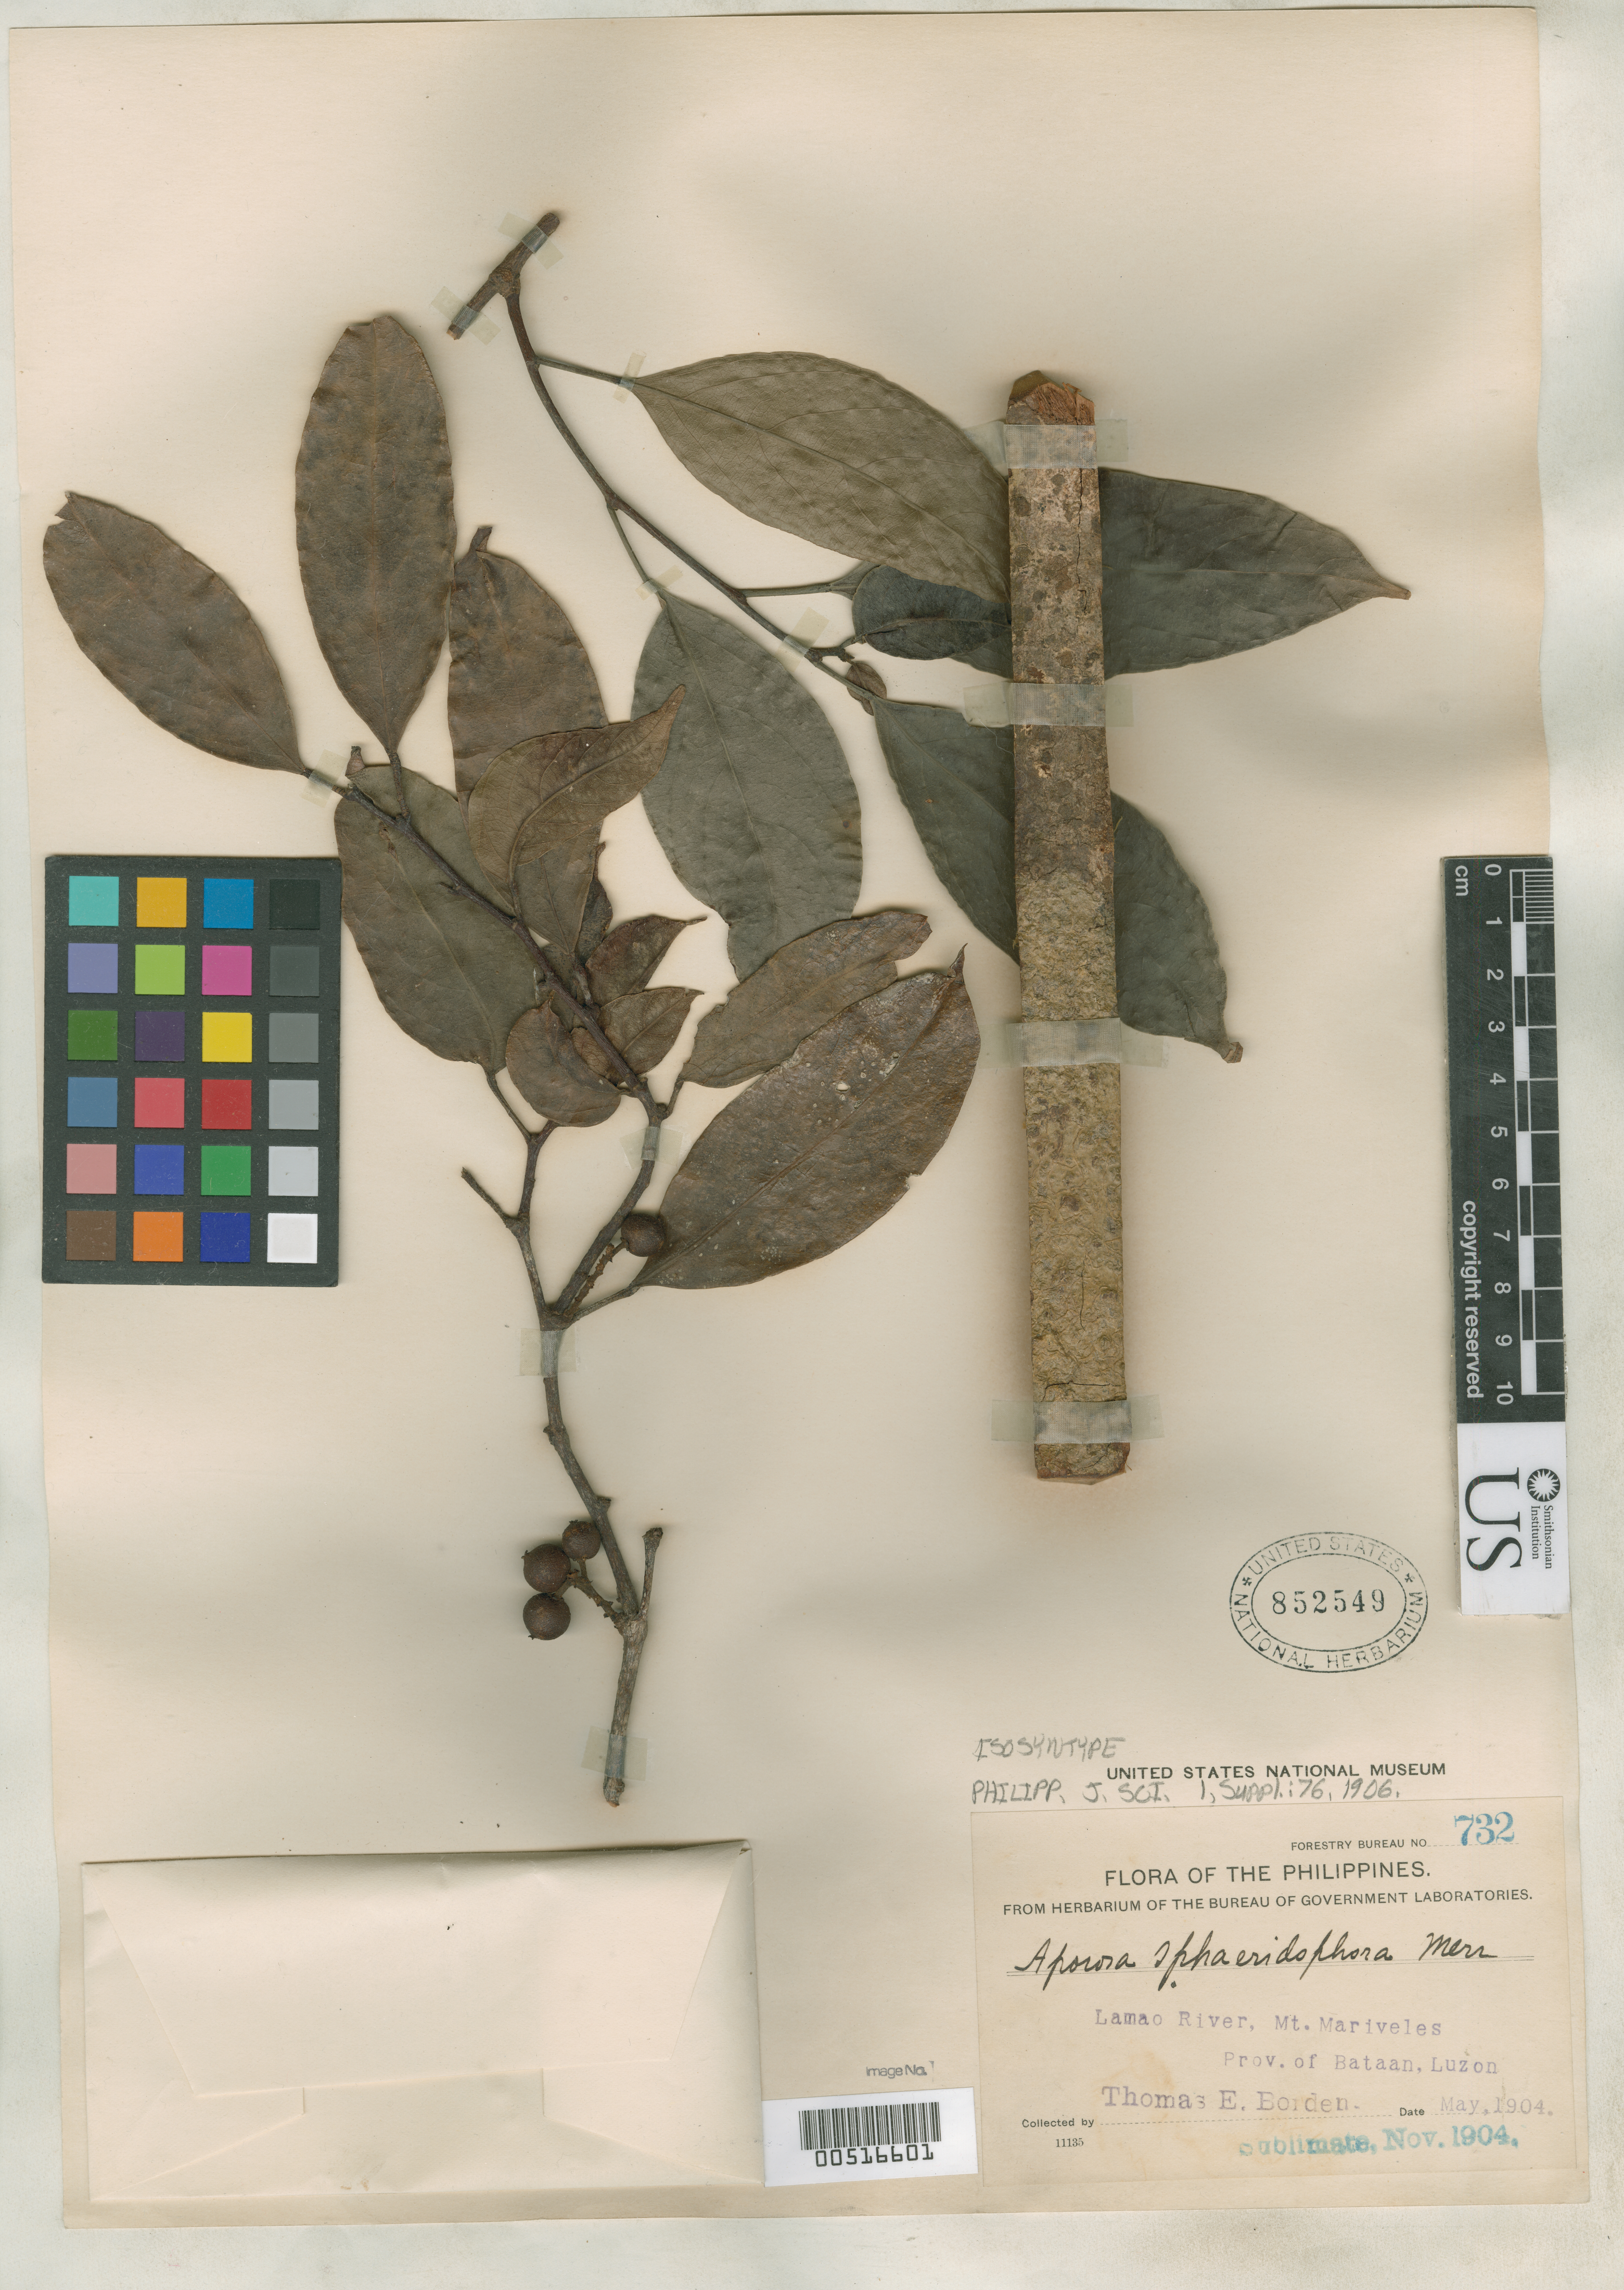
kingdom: Plantae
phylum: Tracheophyta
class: Magnoliopsida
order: Malpighiales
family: Phyllanthaceae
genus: Aporosa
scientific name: Aporosa sphaeridophora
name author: Merr.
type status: Isosyntype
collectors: T. E. Borden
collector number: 732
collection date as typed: May 1904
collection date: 1904-05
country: Philippines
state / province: Central Luzon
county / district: Bataan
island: Luzon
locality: Lamao River, Mt Mariveles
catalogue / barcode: US 852549